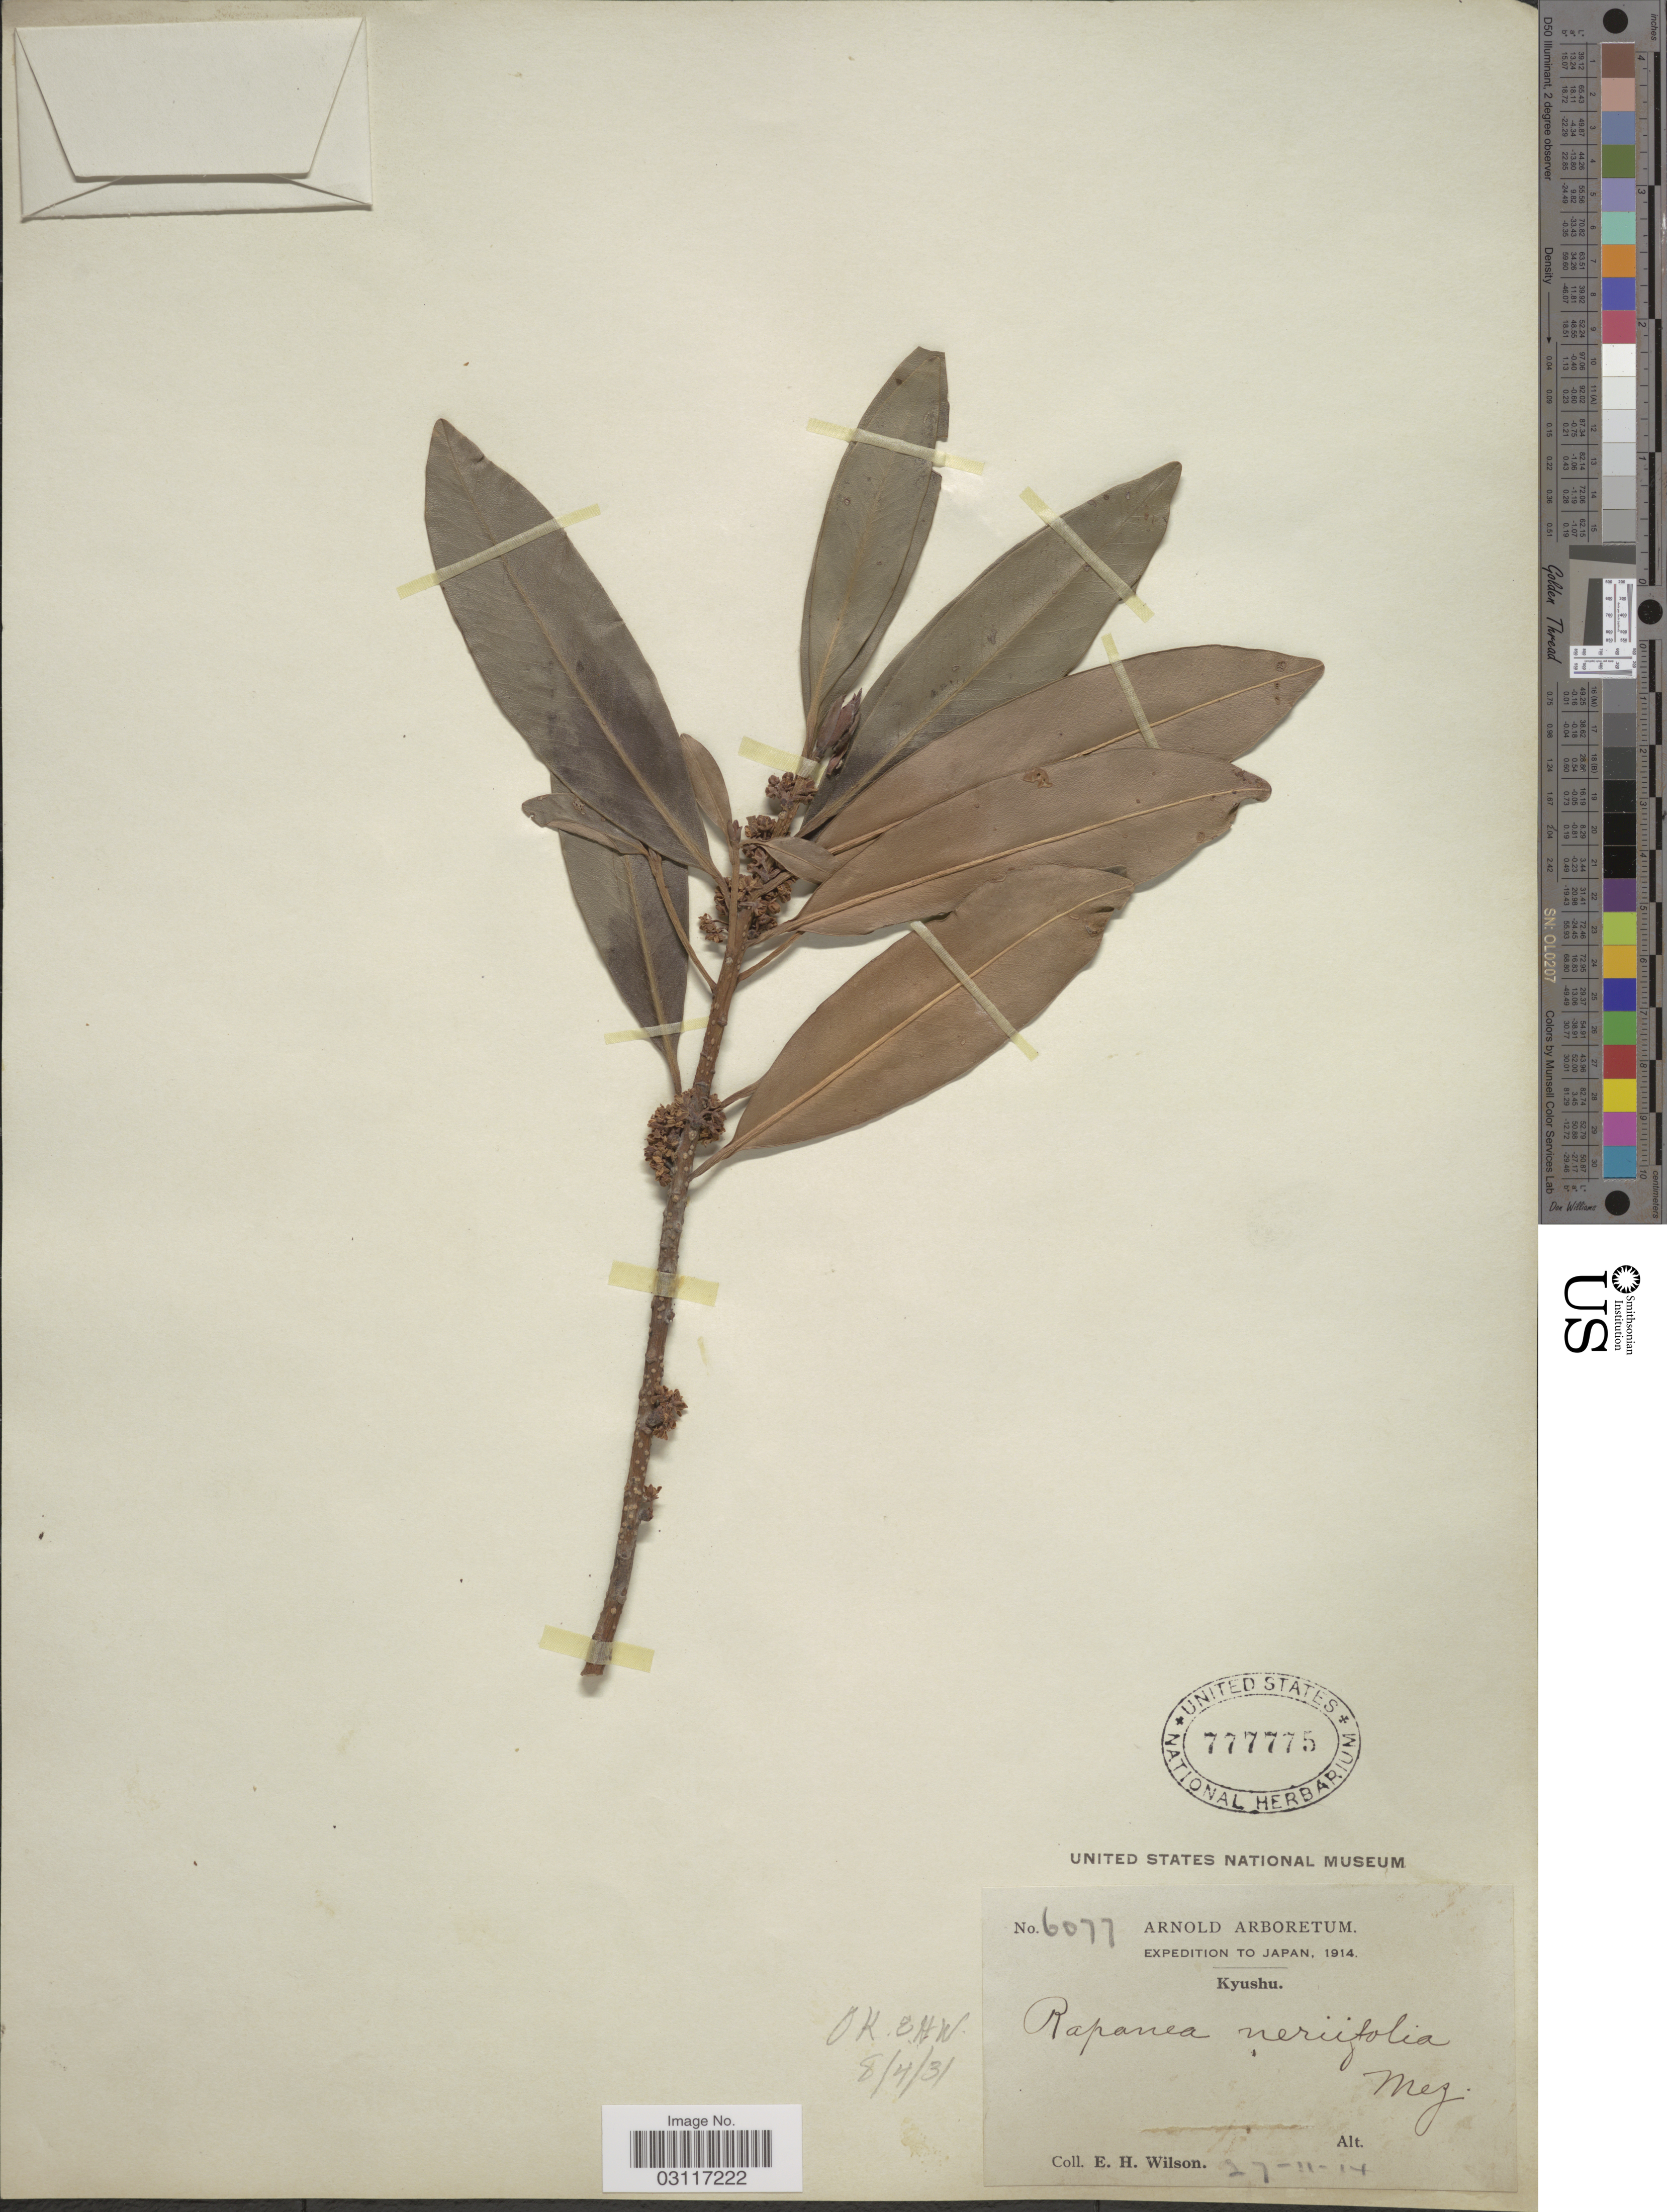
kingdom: Plantae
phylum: Tracheophyta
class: Magnoliopsida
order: Ericales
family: Primulaceae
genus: Myrsine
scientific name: Myrsine seguinii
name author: H. Lév.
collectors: E. Wilson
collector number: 6077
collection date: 1914-11-27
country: Japan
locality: Kyushu.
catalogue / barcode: US 777775